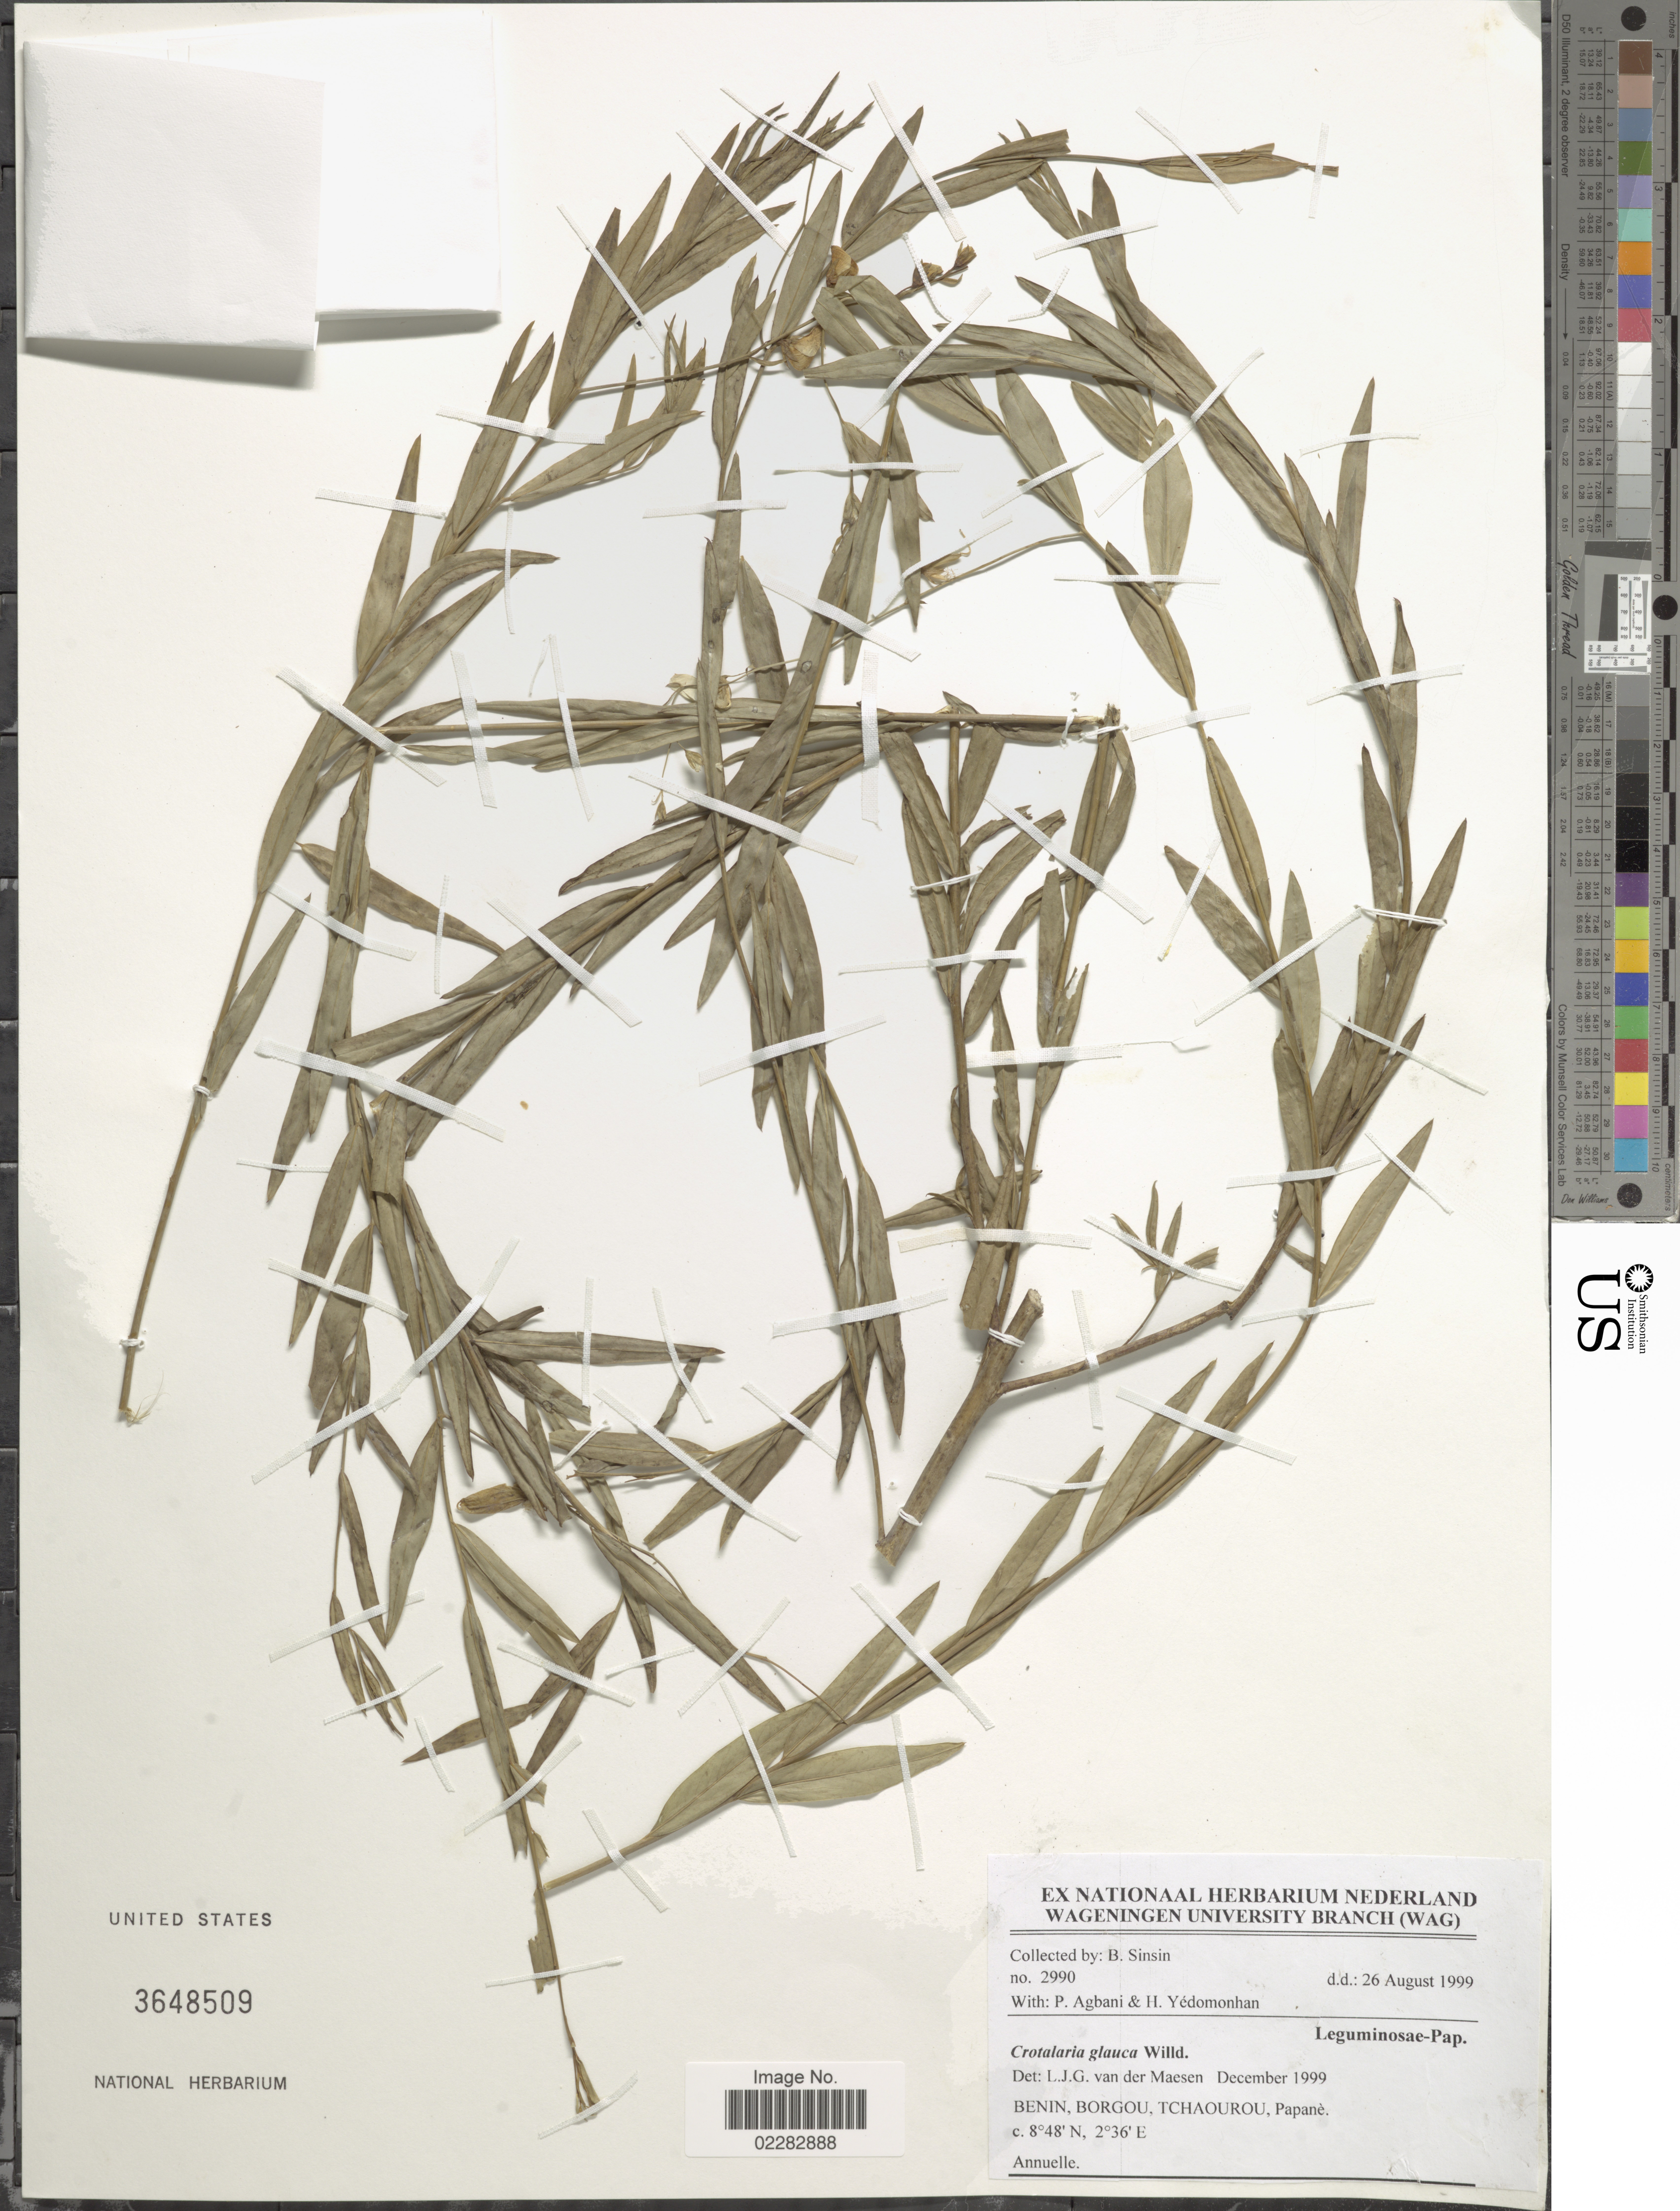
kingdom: Plantae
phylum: Tracheophyta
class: Magnoliopsida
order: Fabales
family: Fabaceae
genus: Crotalaria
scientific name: Crotalaria glauca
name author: Willd.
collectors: B. Sinsin, P. Agbani & H. Yedomonhan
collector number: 2990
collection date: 1999-08-26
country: Benin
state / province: Borgou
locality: Tchaourou, Papane.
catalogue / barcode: US 3648509